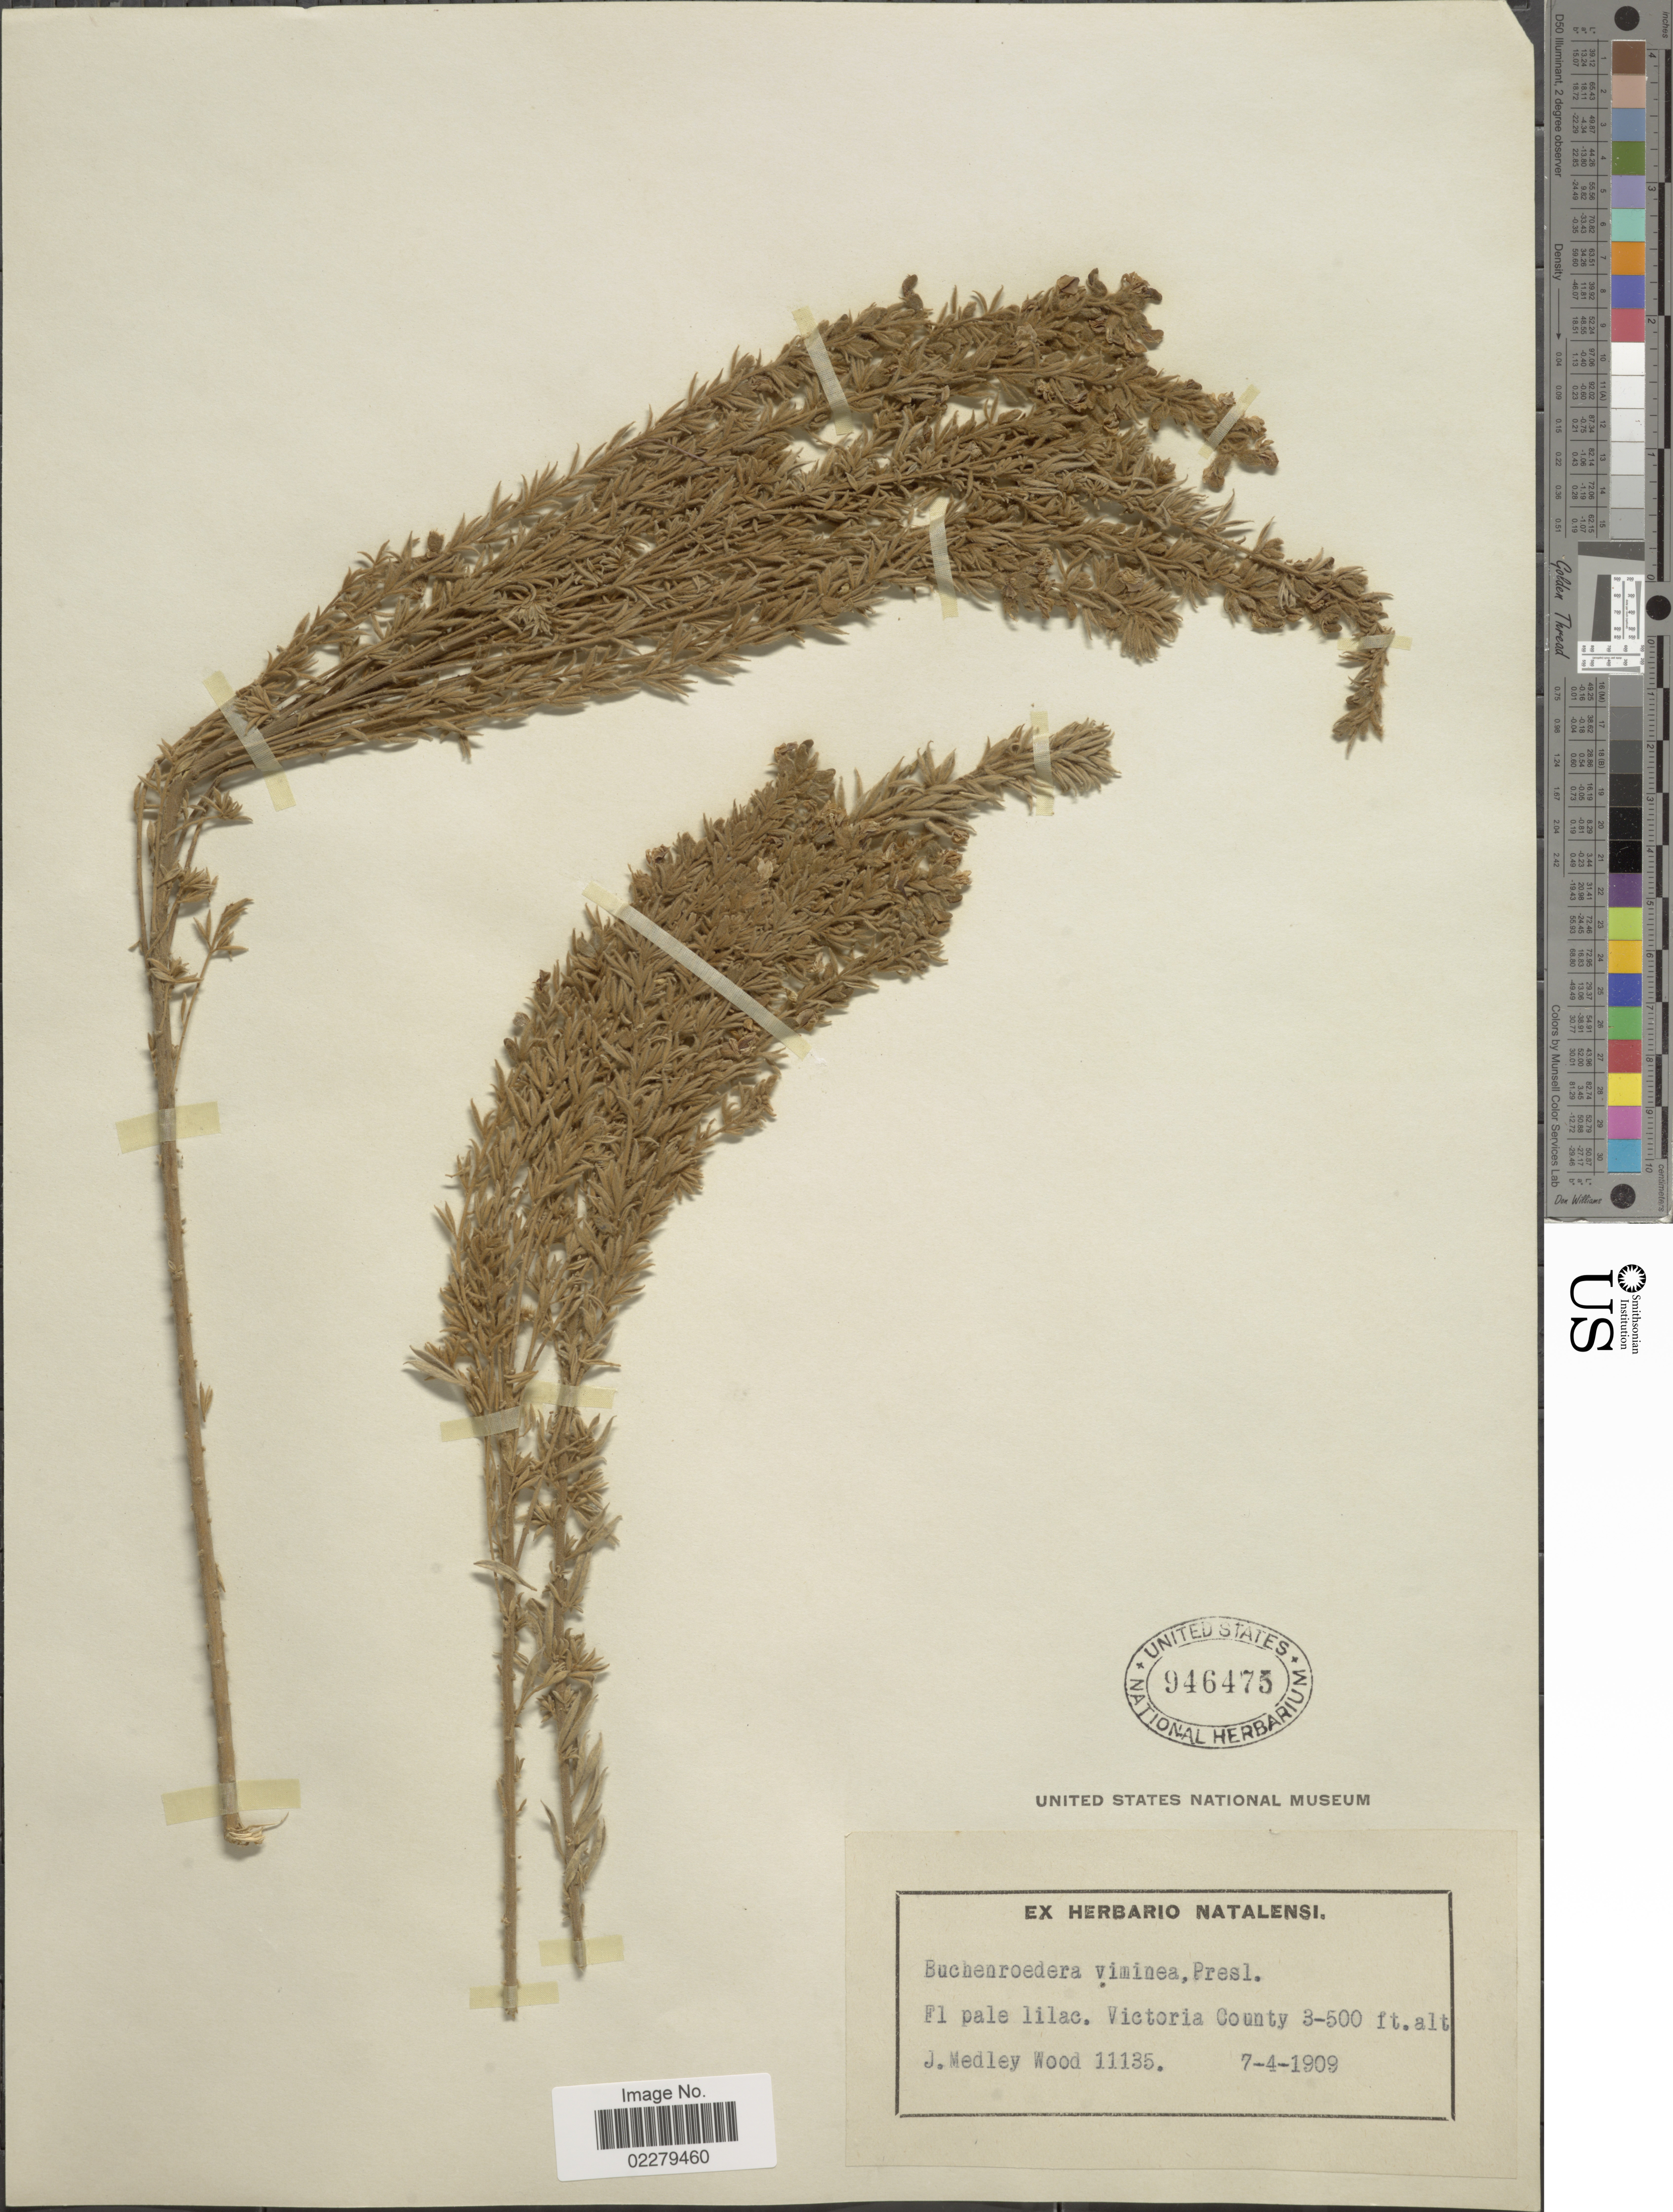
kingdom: Plantae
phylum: Tracheophyta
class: Magnoliopsida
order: Fabales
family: Fabaceae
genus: Lotononis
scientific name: Lotononis viminea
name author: (E. Mey.) B.-E. van Wyk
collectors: J. Medley Wood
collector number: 11135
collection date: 1909-04-07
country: South Africa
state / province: KwaZulu-Natal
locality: Victoria County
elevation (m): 914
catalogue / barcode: US 946475